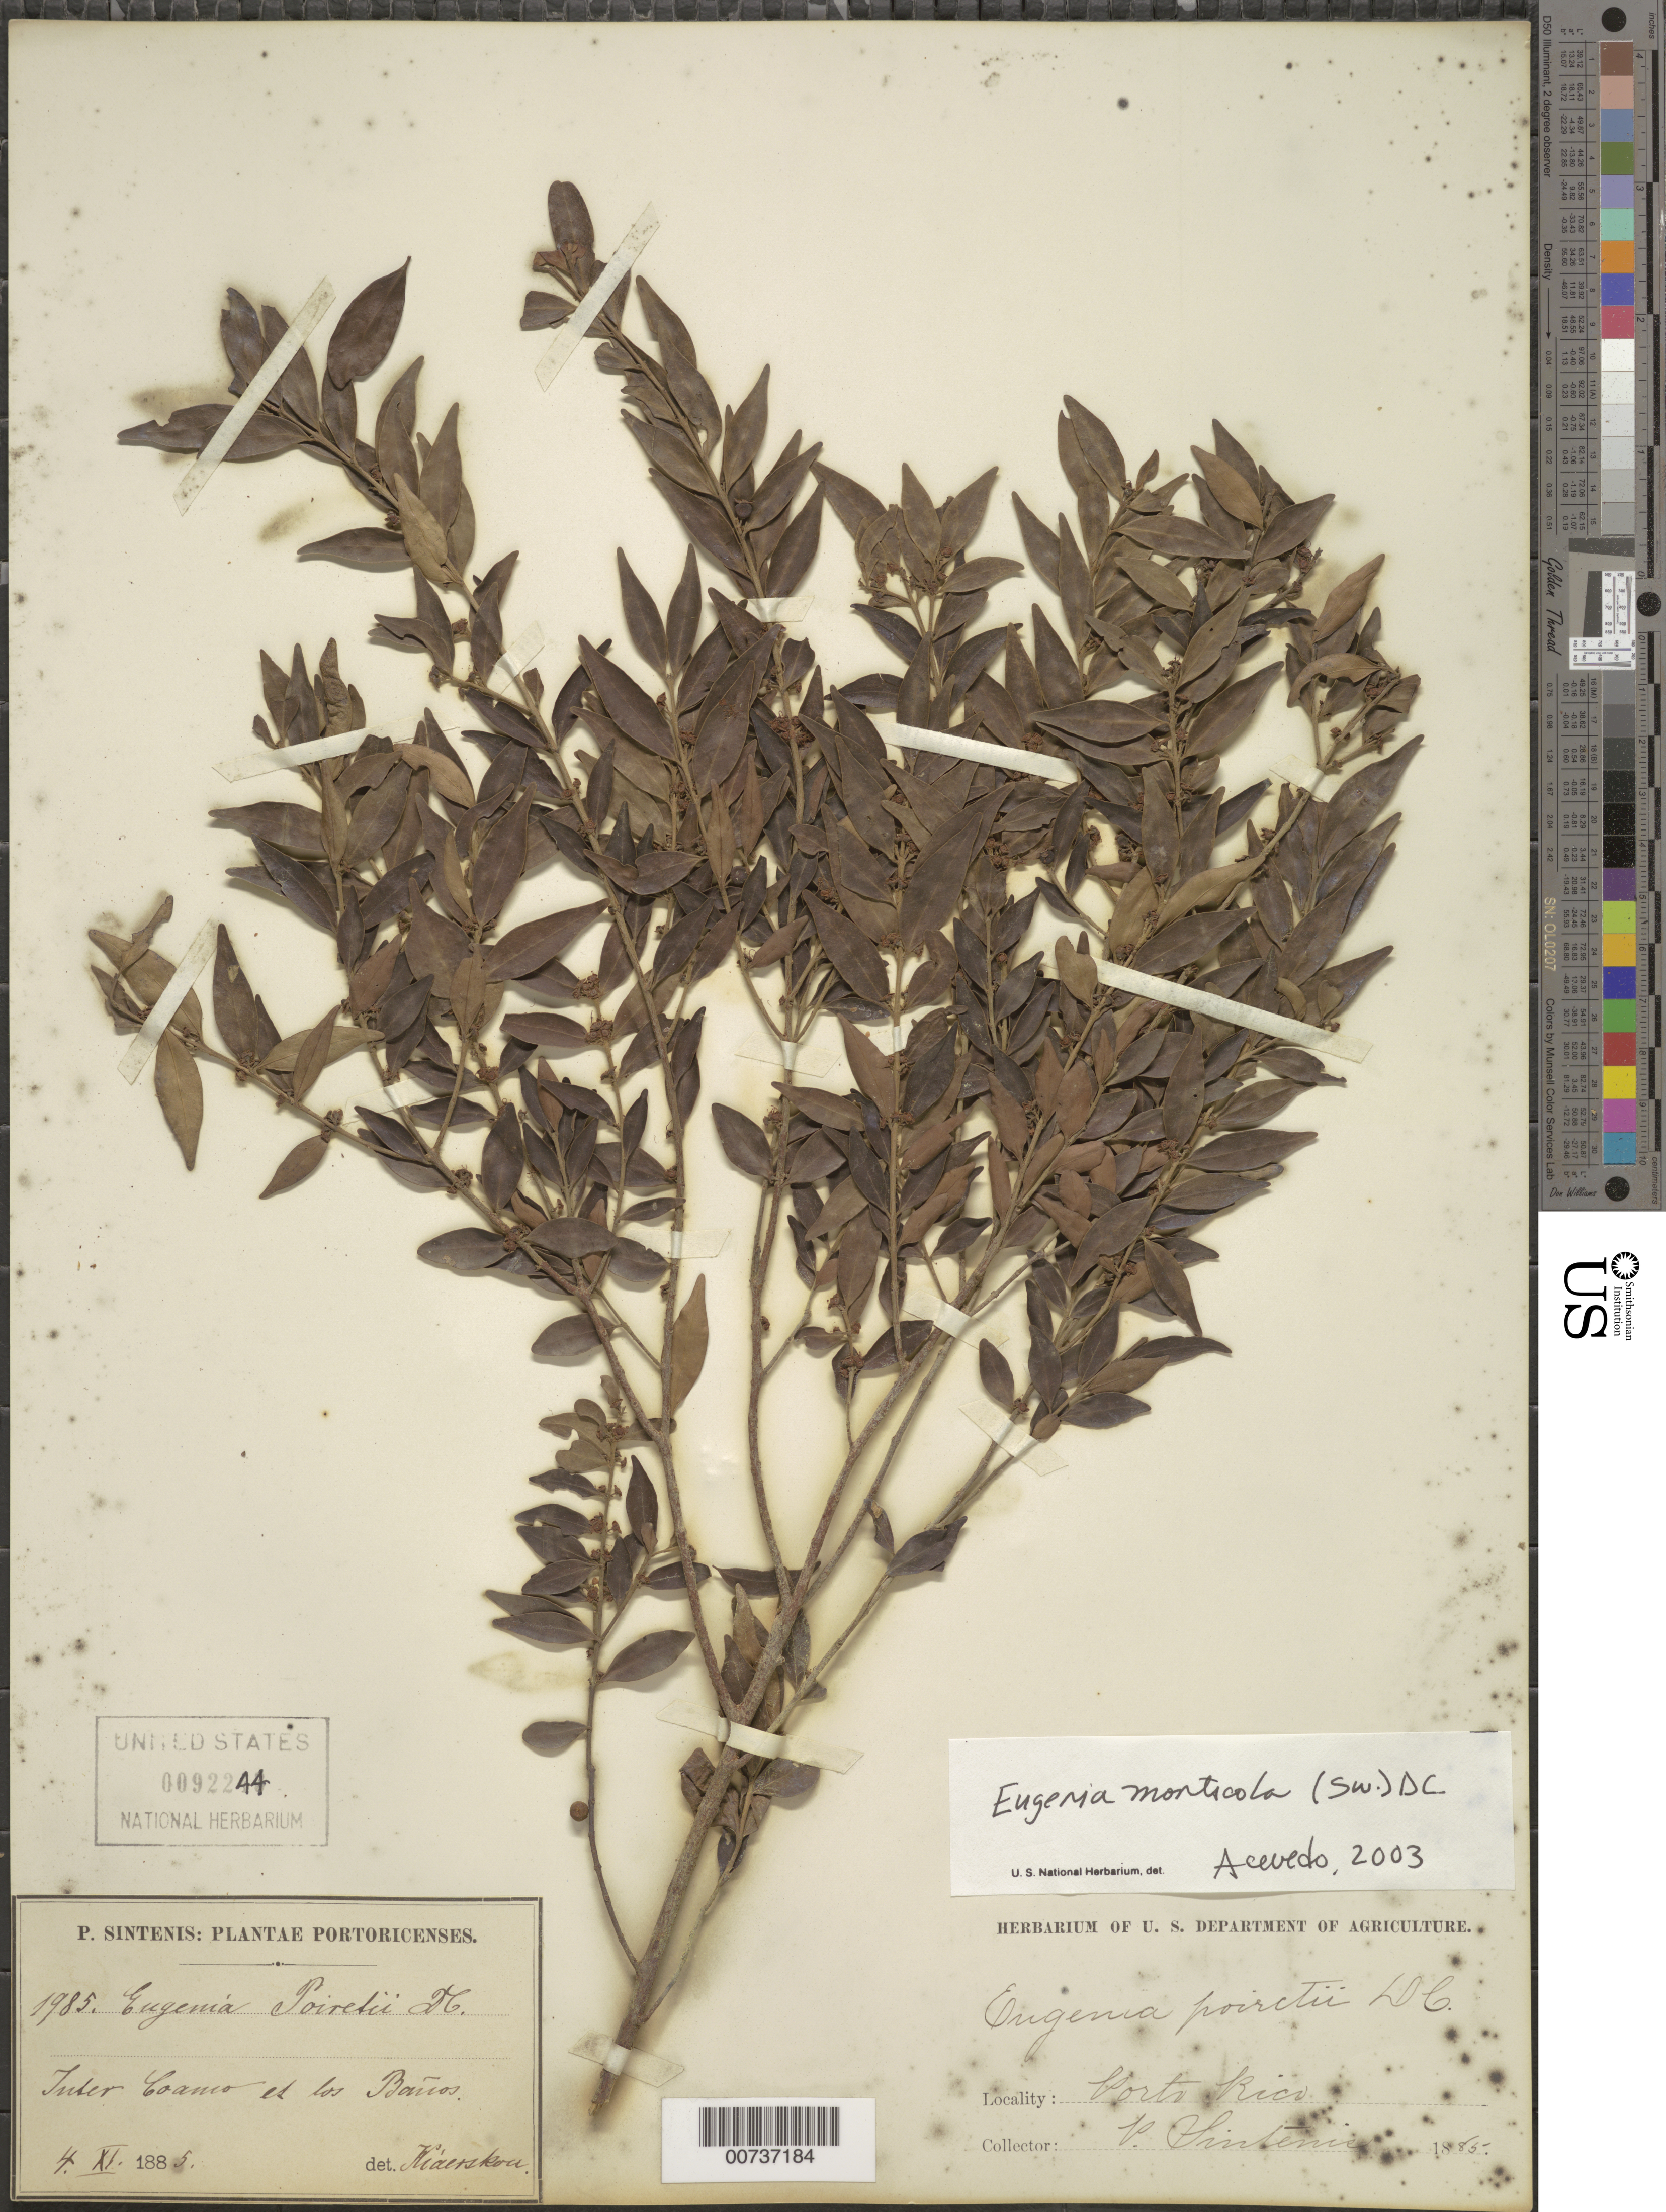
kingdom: Plantae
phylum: Tracheophyta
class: Magnoliopsida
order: Myrtales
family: Myrtaceae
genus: Eugenia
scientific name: Eugenia monticola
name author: (Sw.) DC.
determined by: Acevedo-Rodríguez, P., (BOT), Smithsonian Institution - National Museum of Natural History (UNITED STATES)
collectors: P. Sintenis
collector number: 1985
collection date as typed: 04 Nov 1885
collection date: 1885-11-04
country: Puerto Rico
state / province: Coamo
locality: Inter Coamo et los Baños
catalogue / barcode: US 92244